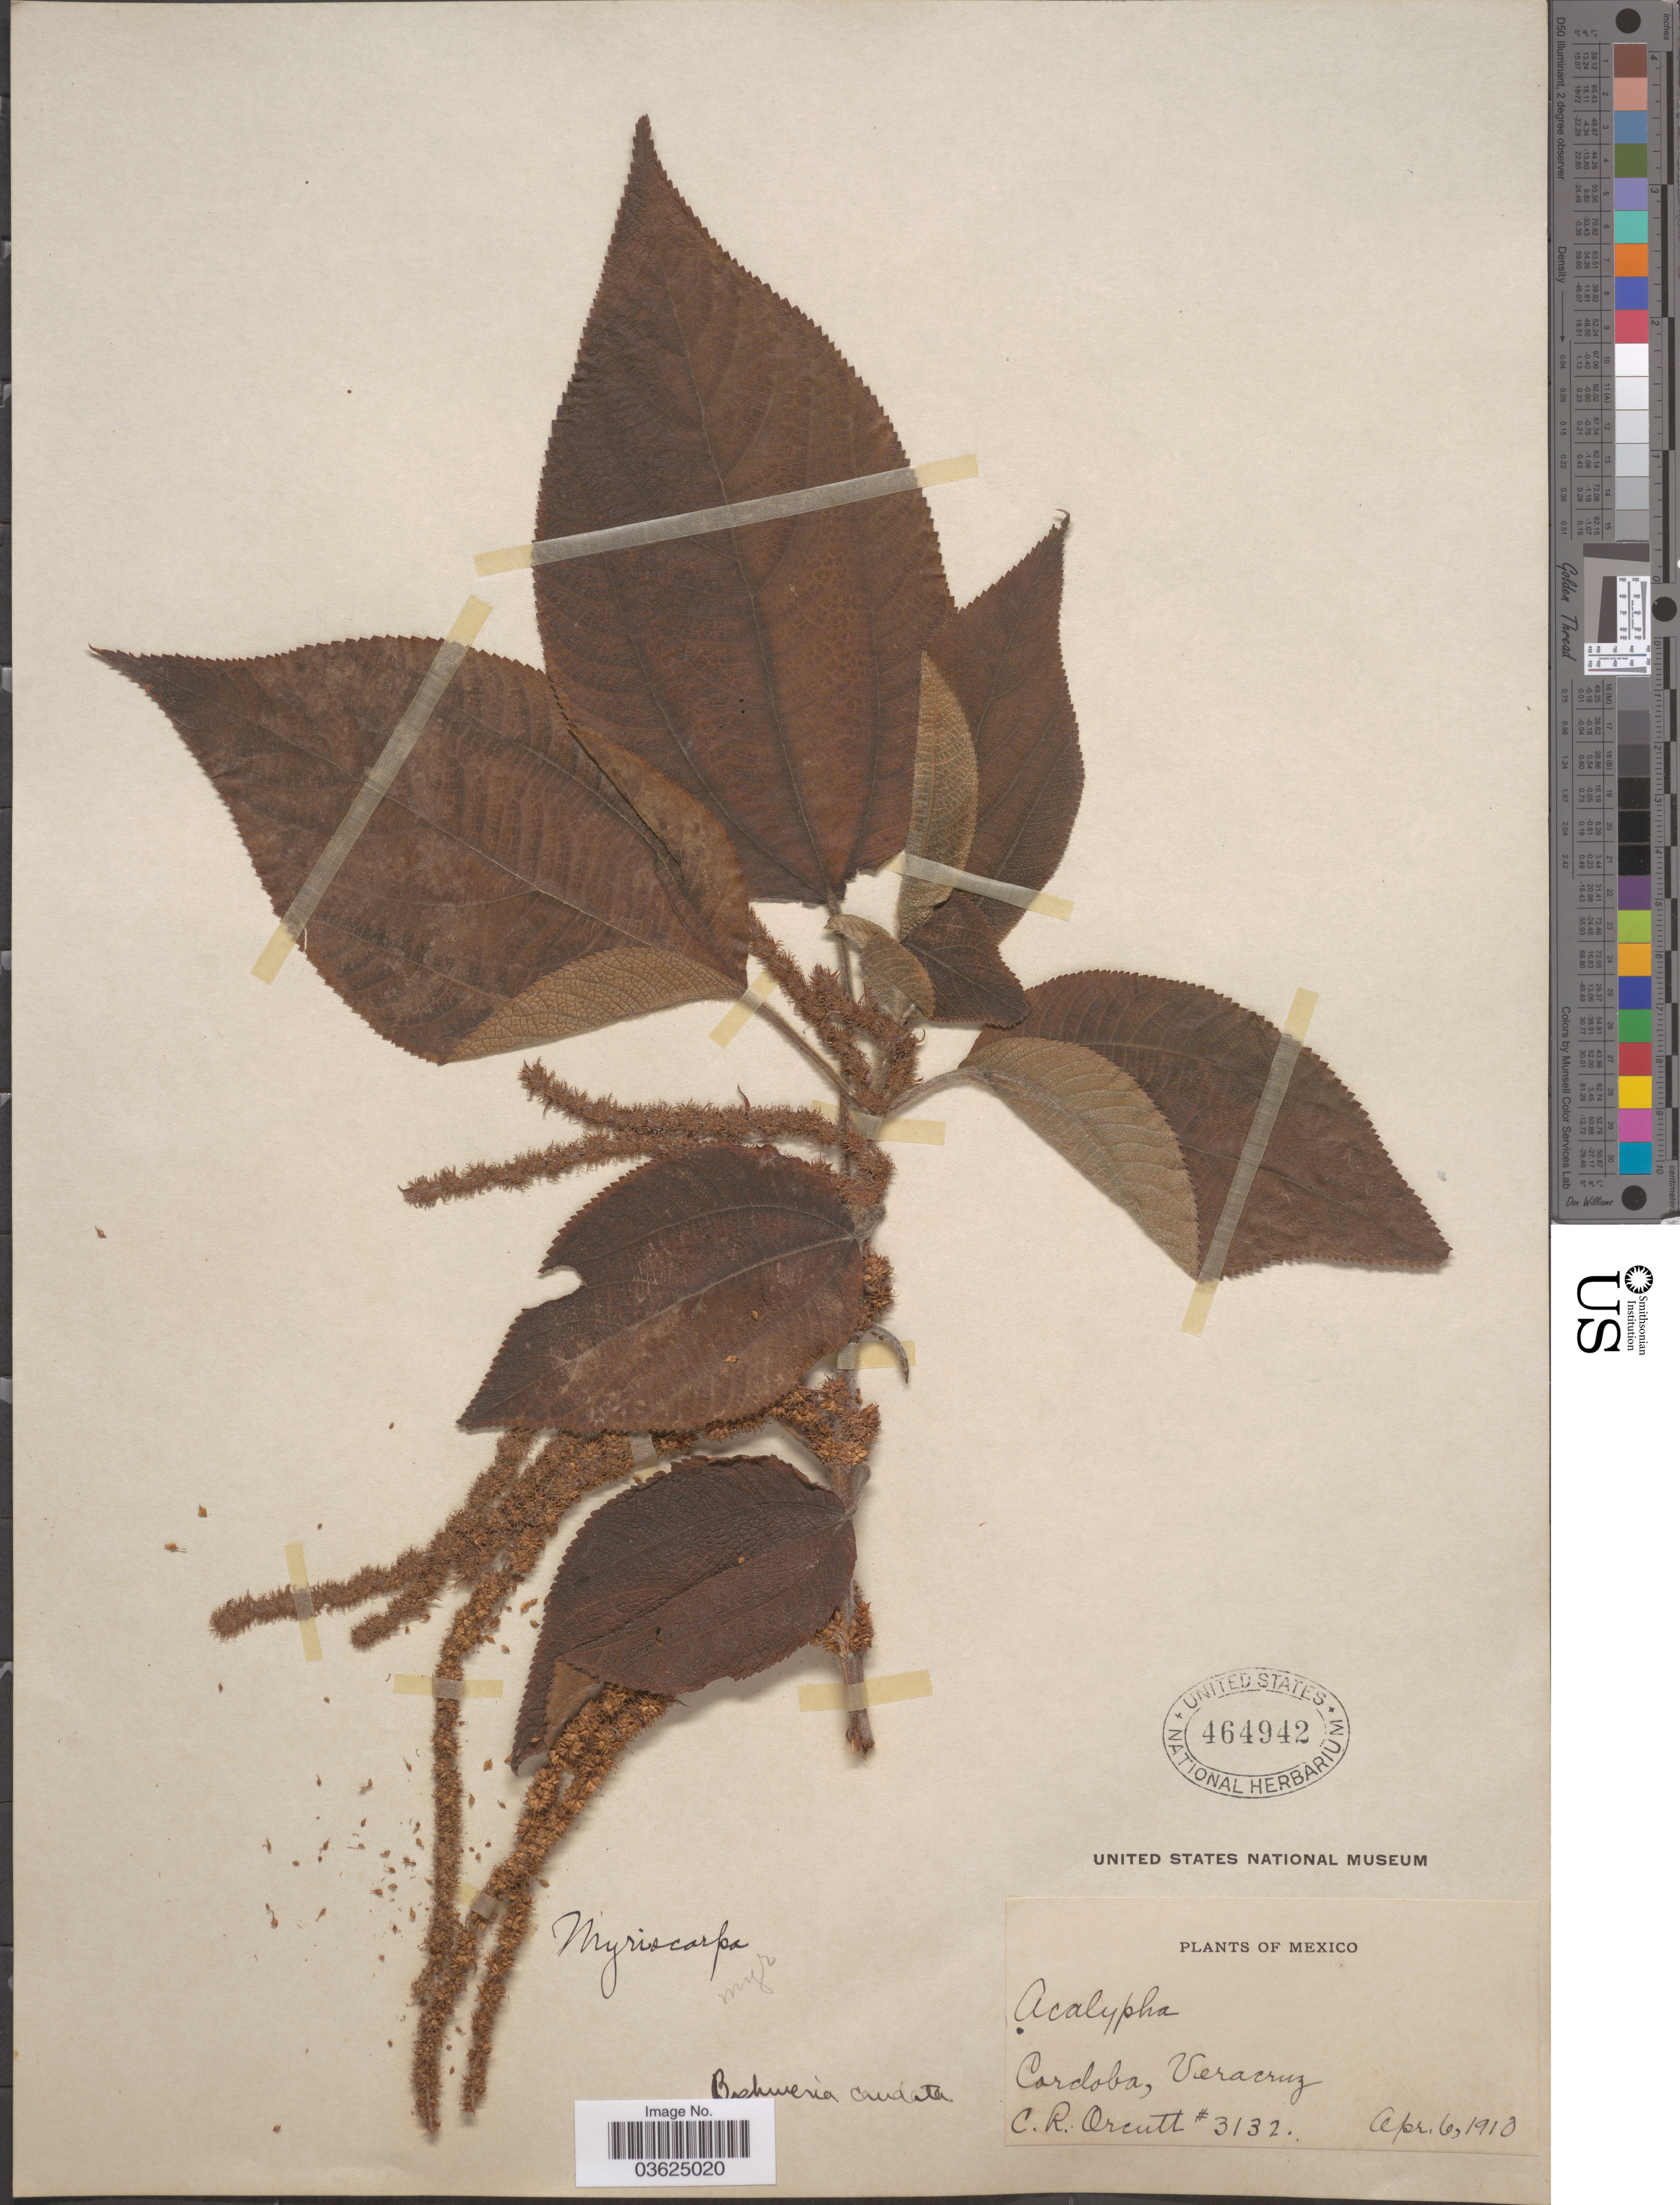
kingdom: Plantae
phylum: Tracheophyta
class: Magnoliopsida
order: Rosales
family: Urticaceae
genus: Boehmeria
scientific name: Boehmeria caudata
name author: Sw.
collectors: C. R. Orcutt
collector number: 3132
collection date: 1910-04-06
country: Mexico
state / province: Veracruz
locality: Cordoba, Veracruz.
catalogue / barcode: US 464942